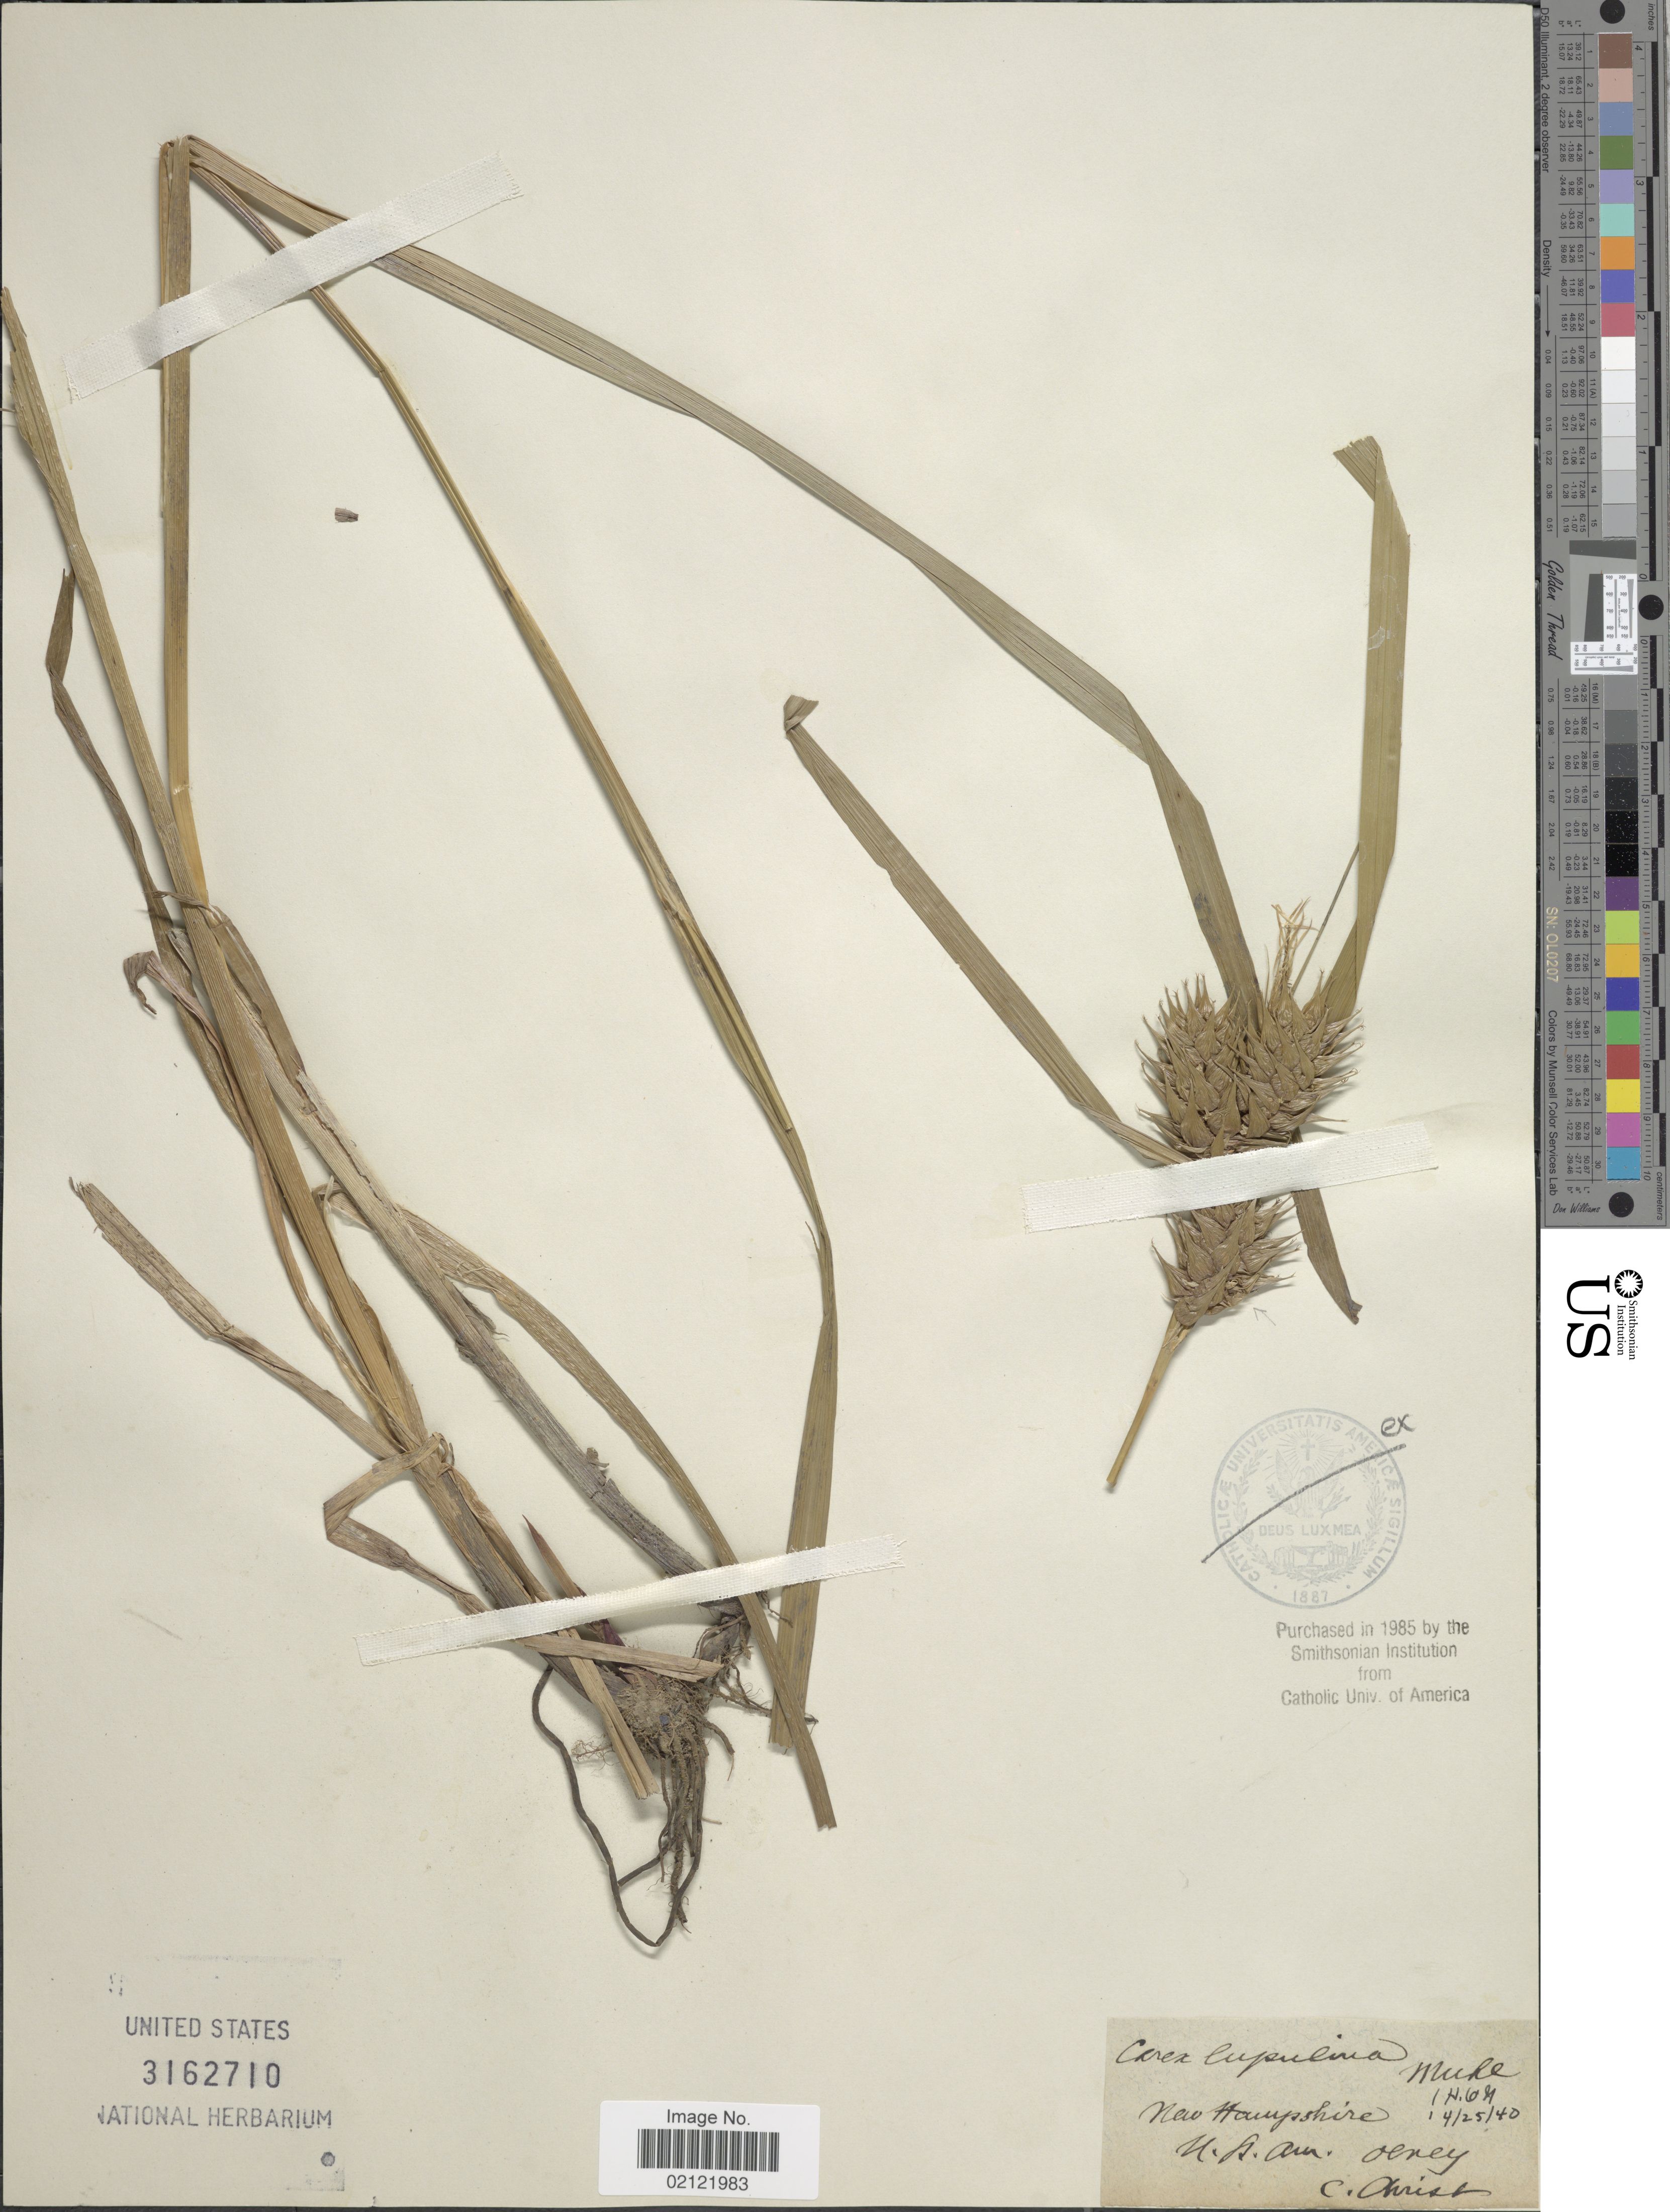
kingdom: Plantae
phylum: Tracheophyta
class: Liliopsida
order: Poales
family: Cyperaceae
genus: Carex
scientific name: Carex lupulina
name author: Muhl. ex Willd.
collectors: Christ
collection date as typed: Transcribed d/m/y: 25/4/40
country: United States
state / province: New Hampshire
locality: N.P. Am. Olney [interpreted]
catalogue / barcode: US 3162710